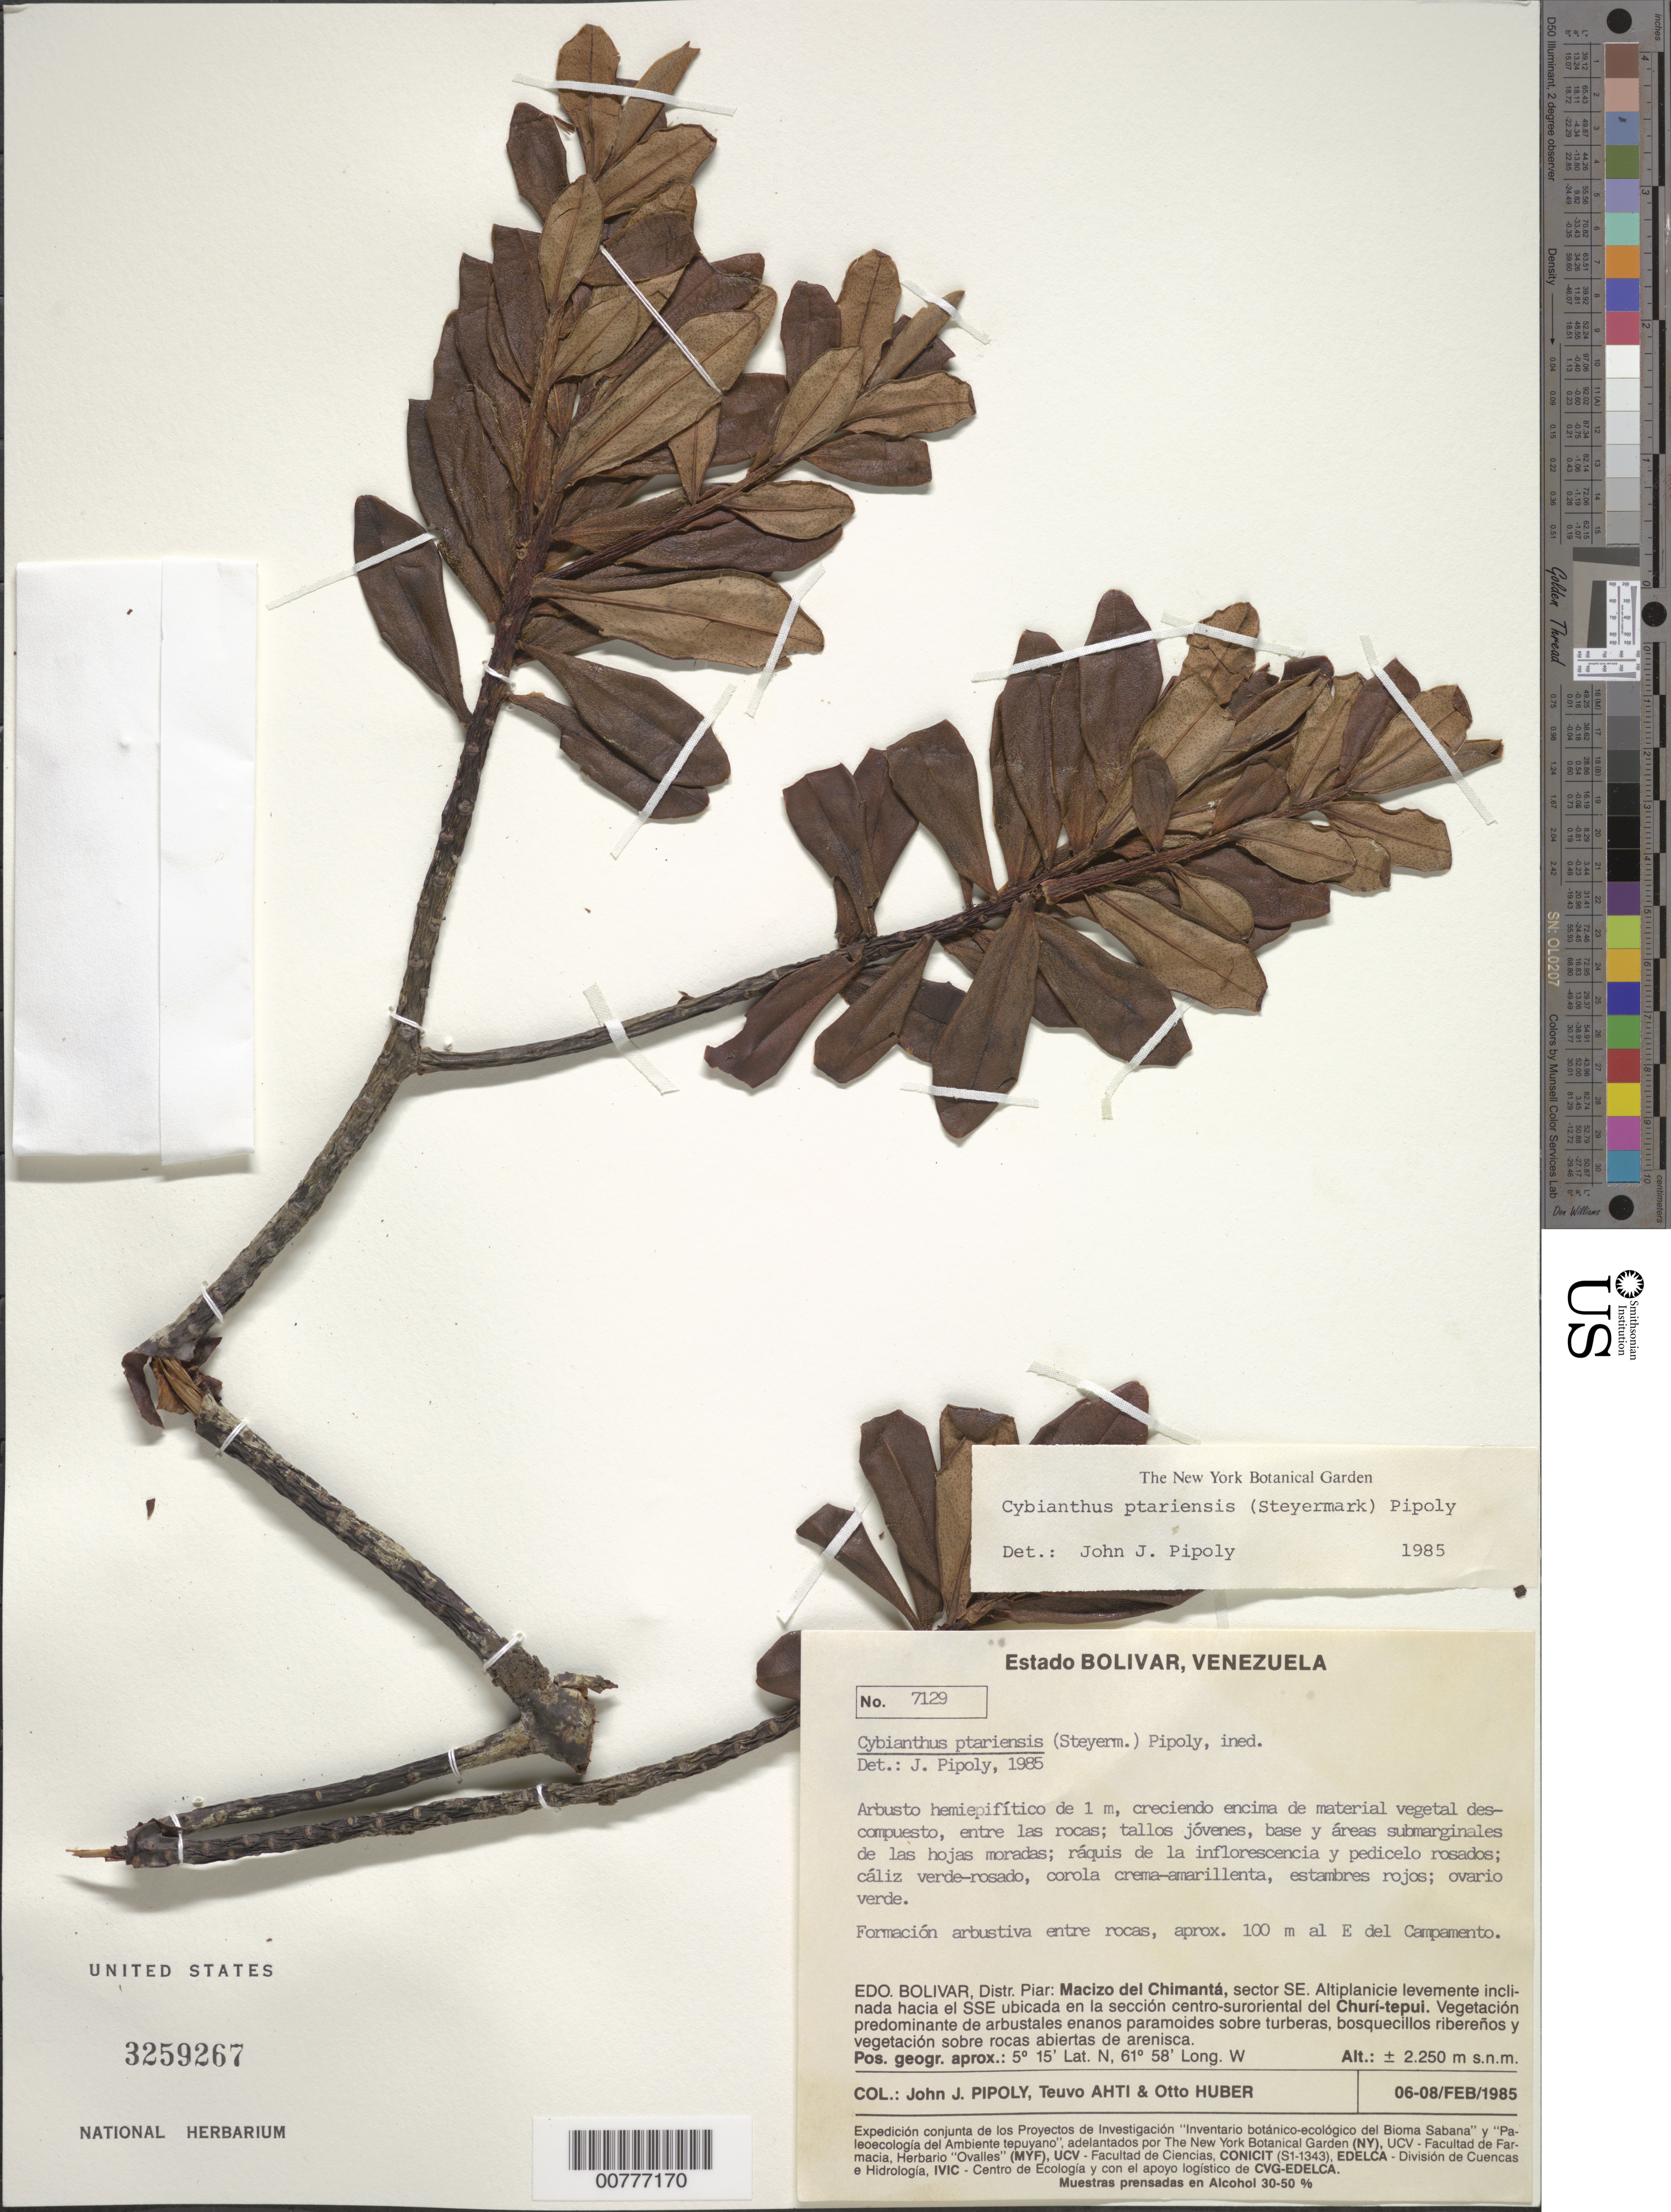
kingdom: Plantae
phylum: Tracheophyta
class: Magnoliopsida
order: Ericales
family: Primulaceae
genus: Cybianthus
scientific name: Cybianthus ptariensis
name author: (Steyerm.) Pipoly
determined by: Pipoly, J. J., III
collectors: J. J. Pipoly, T. T. Ahti & O. Huber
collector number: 7129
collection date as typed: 6-Feb-85 to 8-Feb-85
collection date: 1985-02-06/1985-02-08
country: Venezuela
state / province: Bolívar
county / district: Piar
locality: Macizo del Chimantá, sector SE; seccion centro-suroriental del Churi-tepuí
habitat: Arbustales enanos paramoides sobre turberas, bosquecillos riberenos y veg sobre rocas abiertas de arenisca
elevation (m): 2250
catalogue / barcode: US 3259267